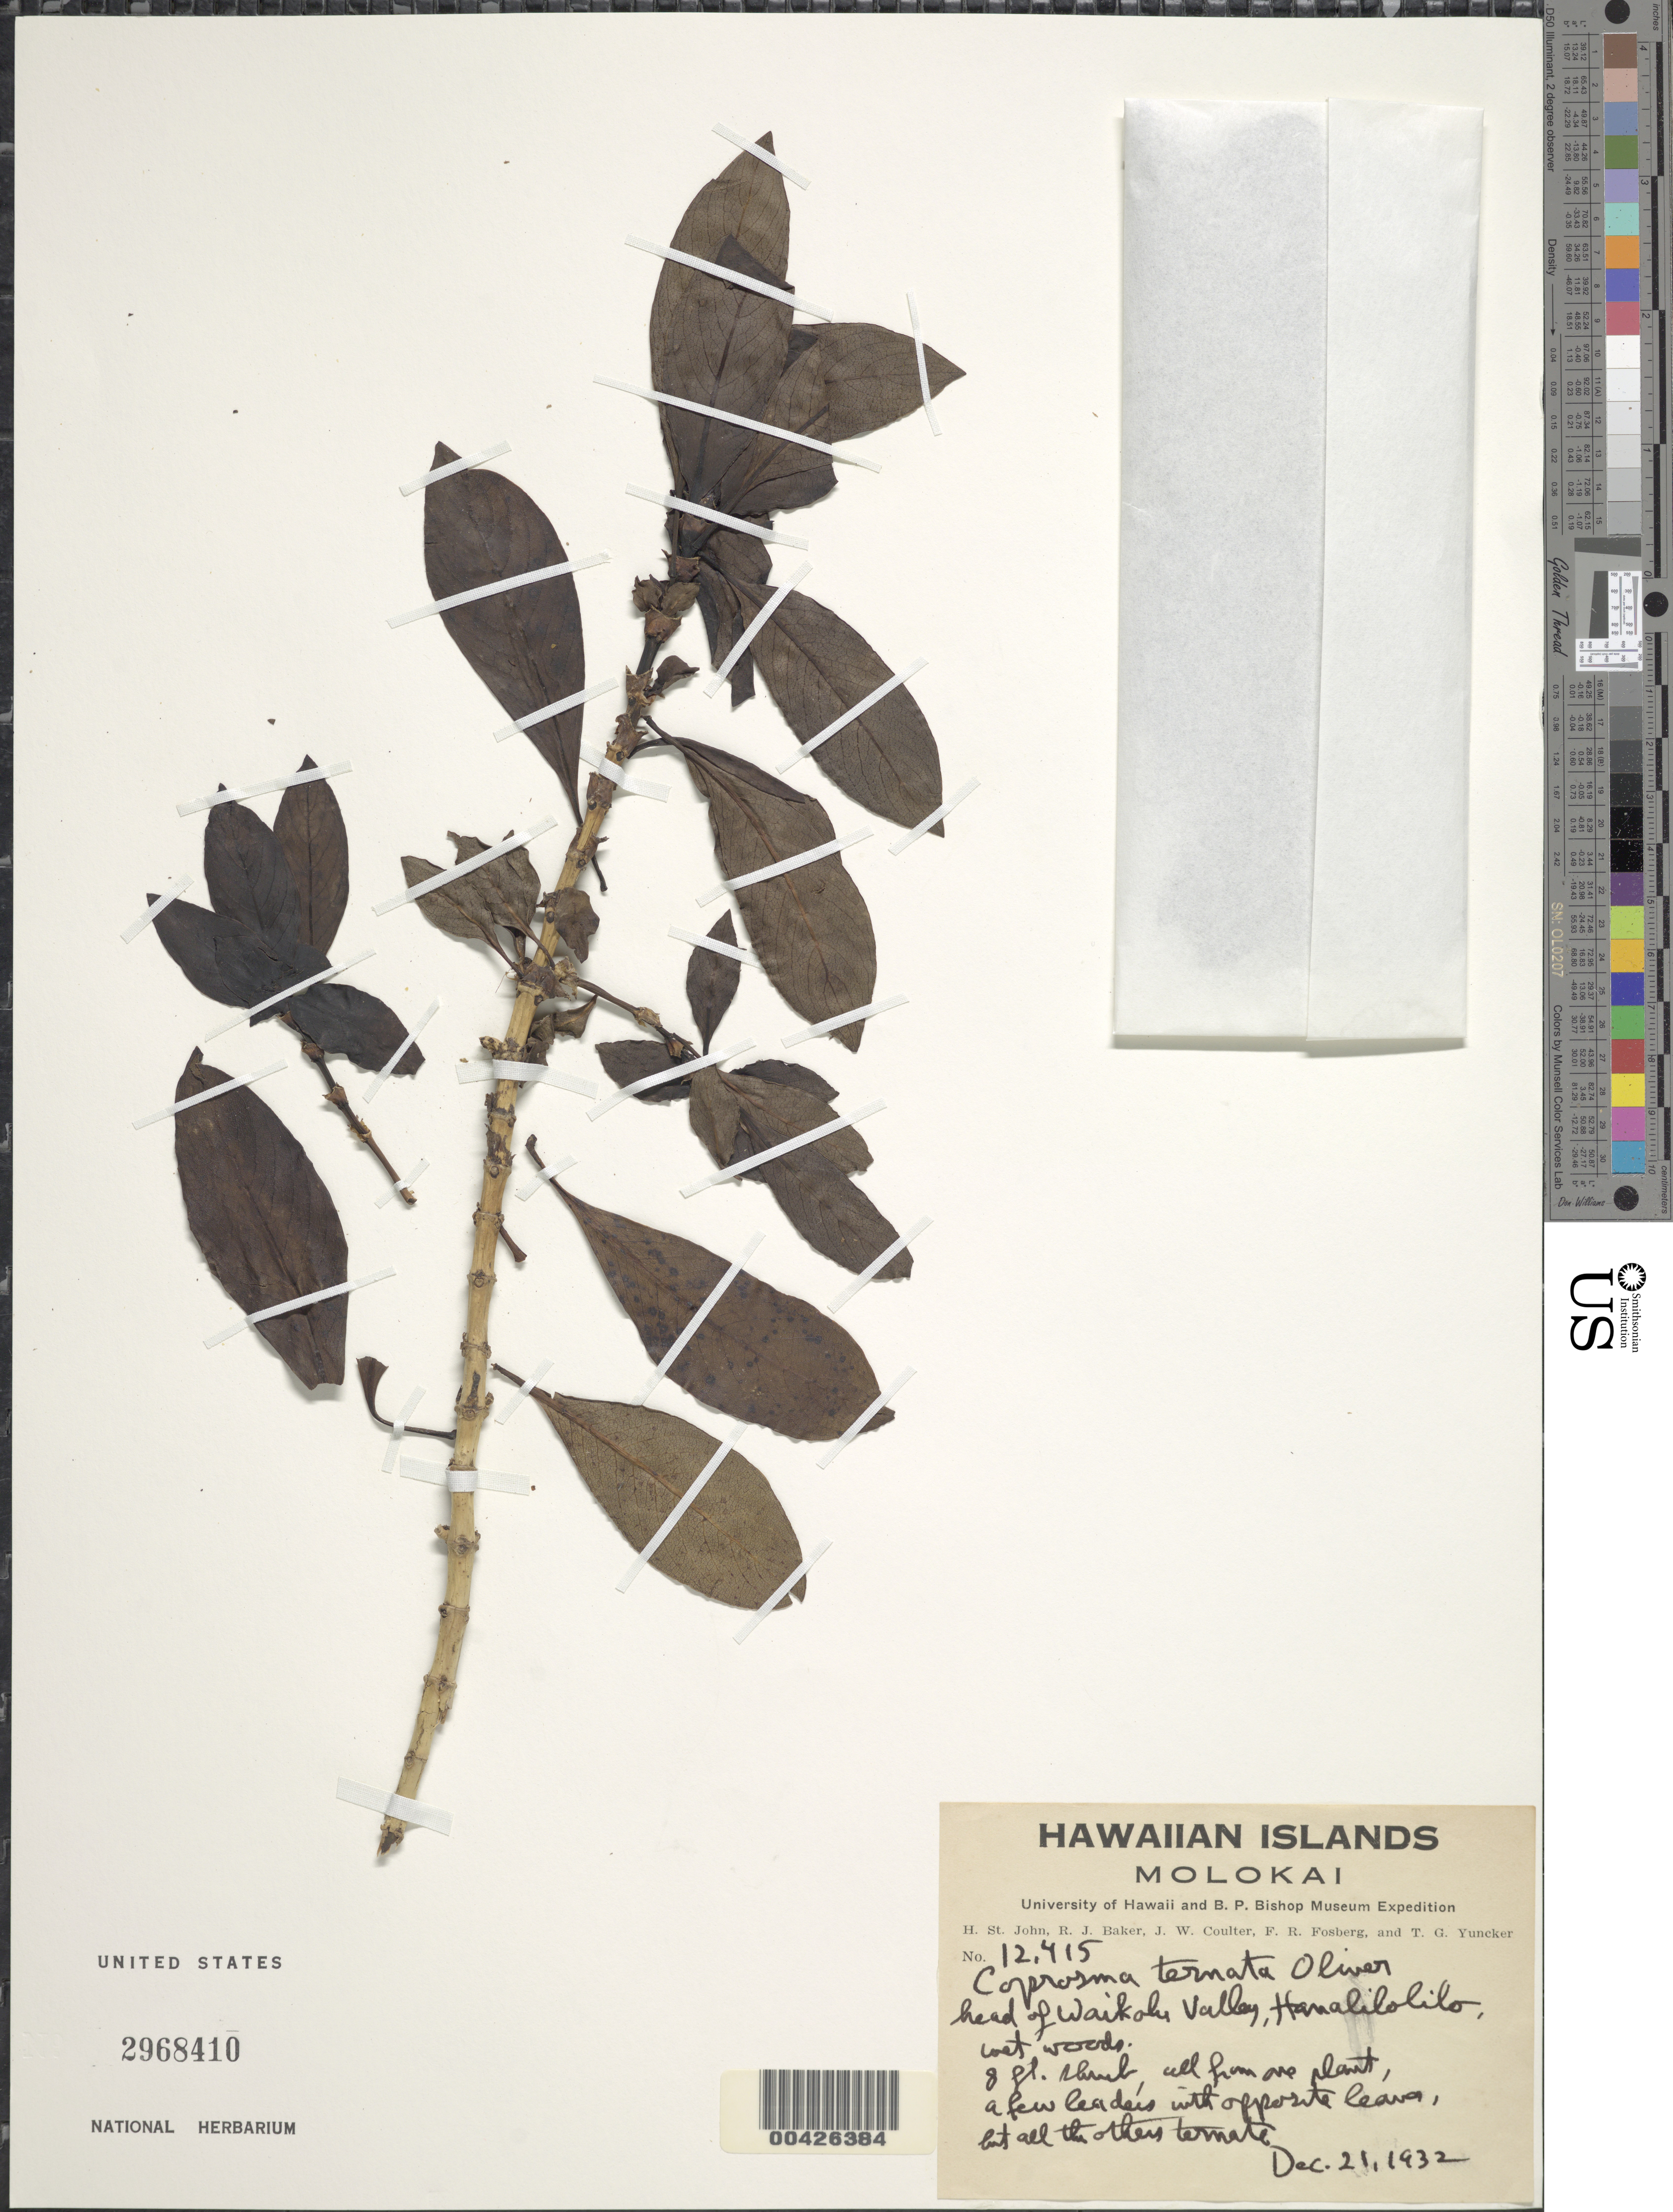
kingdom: Plantae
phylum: Tracheophyta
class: Magnoliopsida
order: Gentianales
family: Rubiaceae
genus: Coprosma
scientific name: Coprosma ternata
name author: W.R.B. Oliv.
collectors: H. St. John, R. J. Baker, J. W. Coulter & F. R. Fosberg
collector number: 12415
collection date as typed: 21 Dec 1932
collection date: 1932-12-21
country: United States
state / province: Hawaii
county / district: Maui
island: Moloka'i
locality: Head of Waikolu Valley, Hanalilolilo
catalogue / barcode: US 2968410